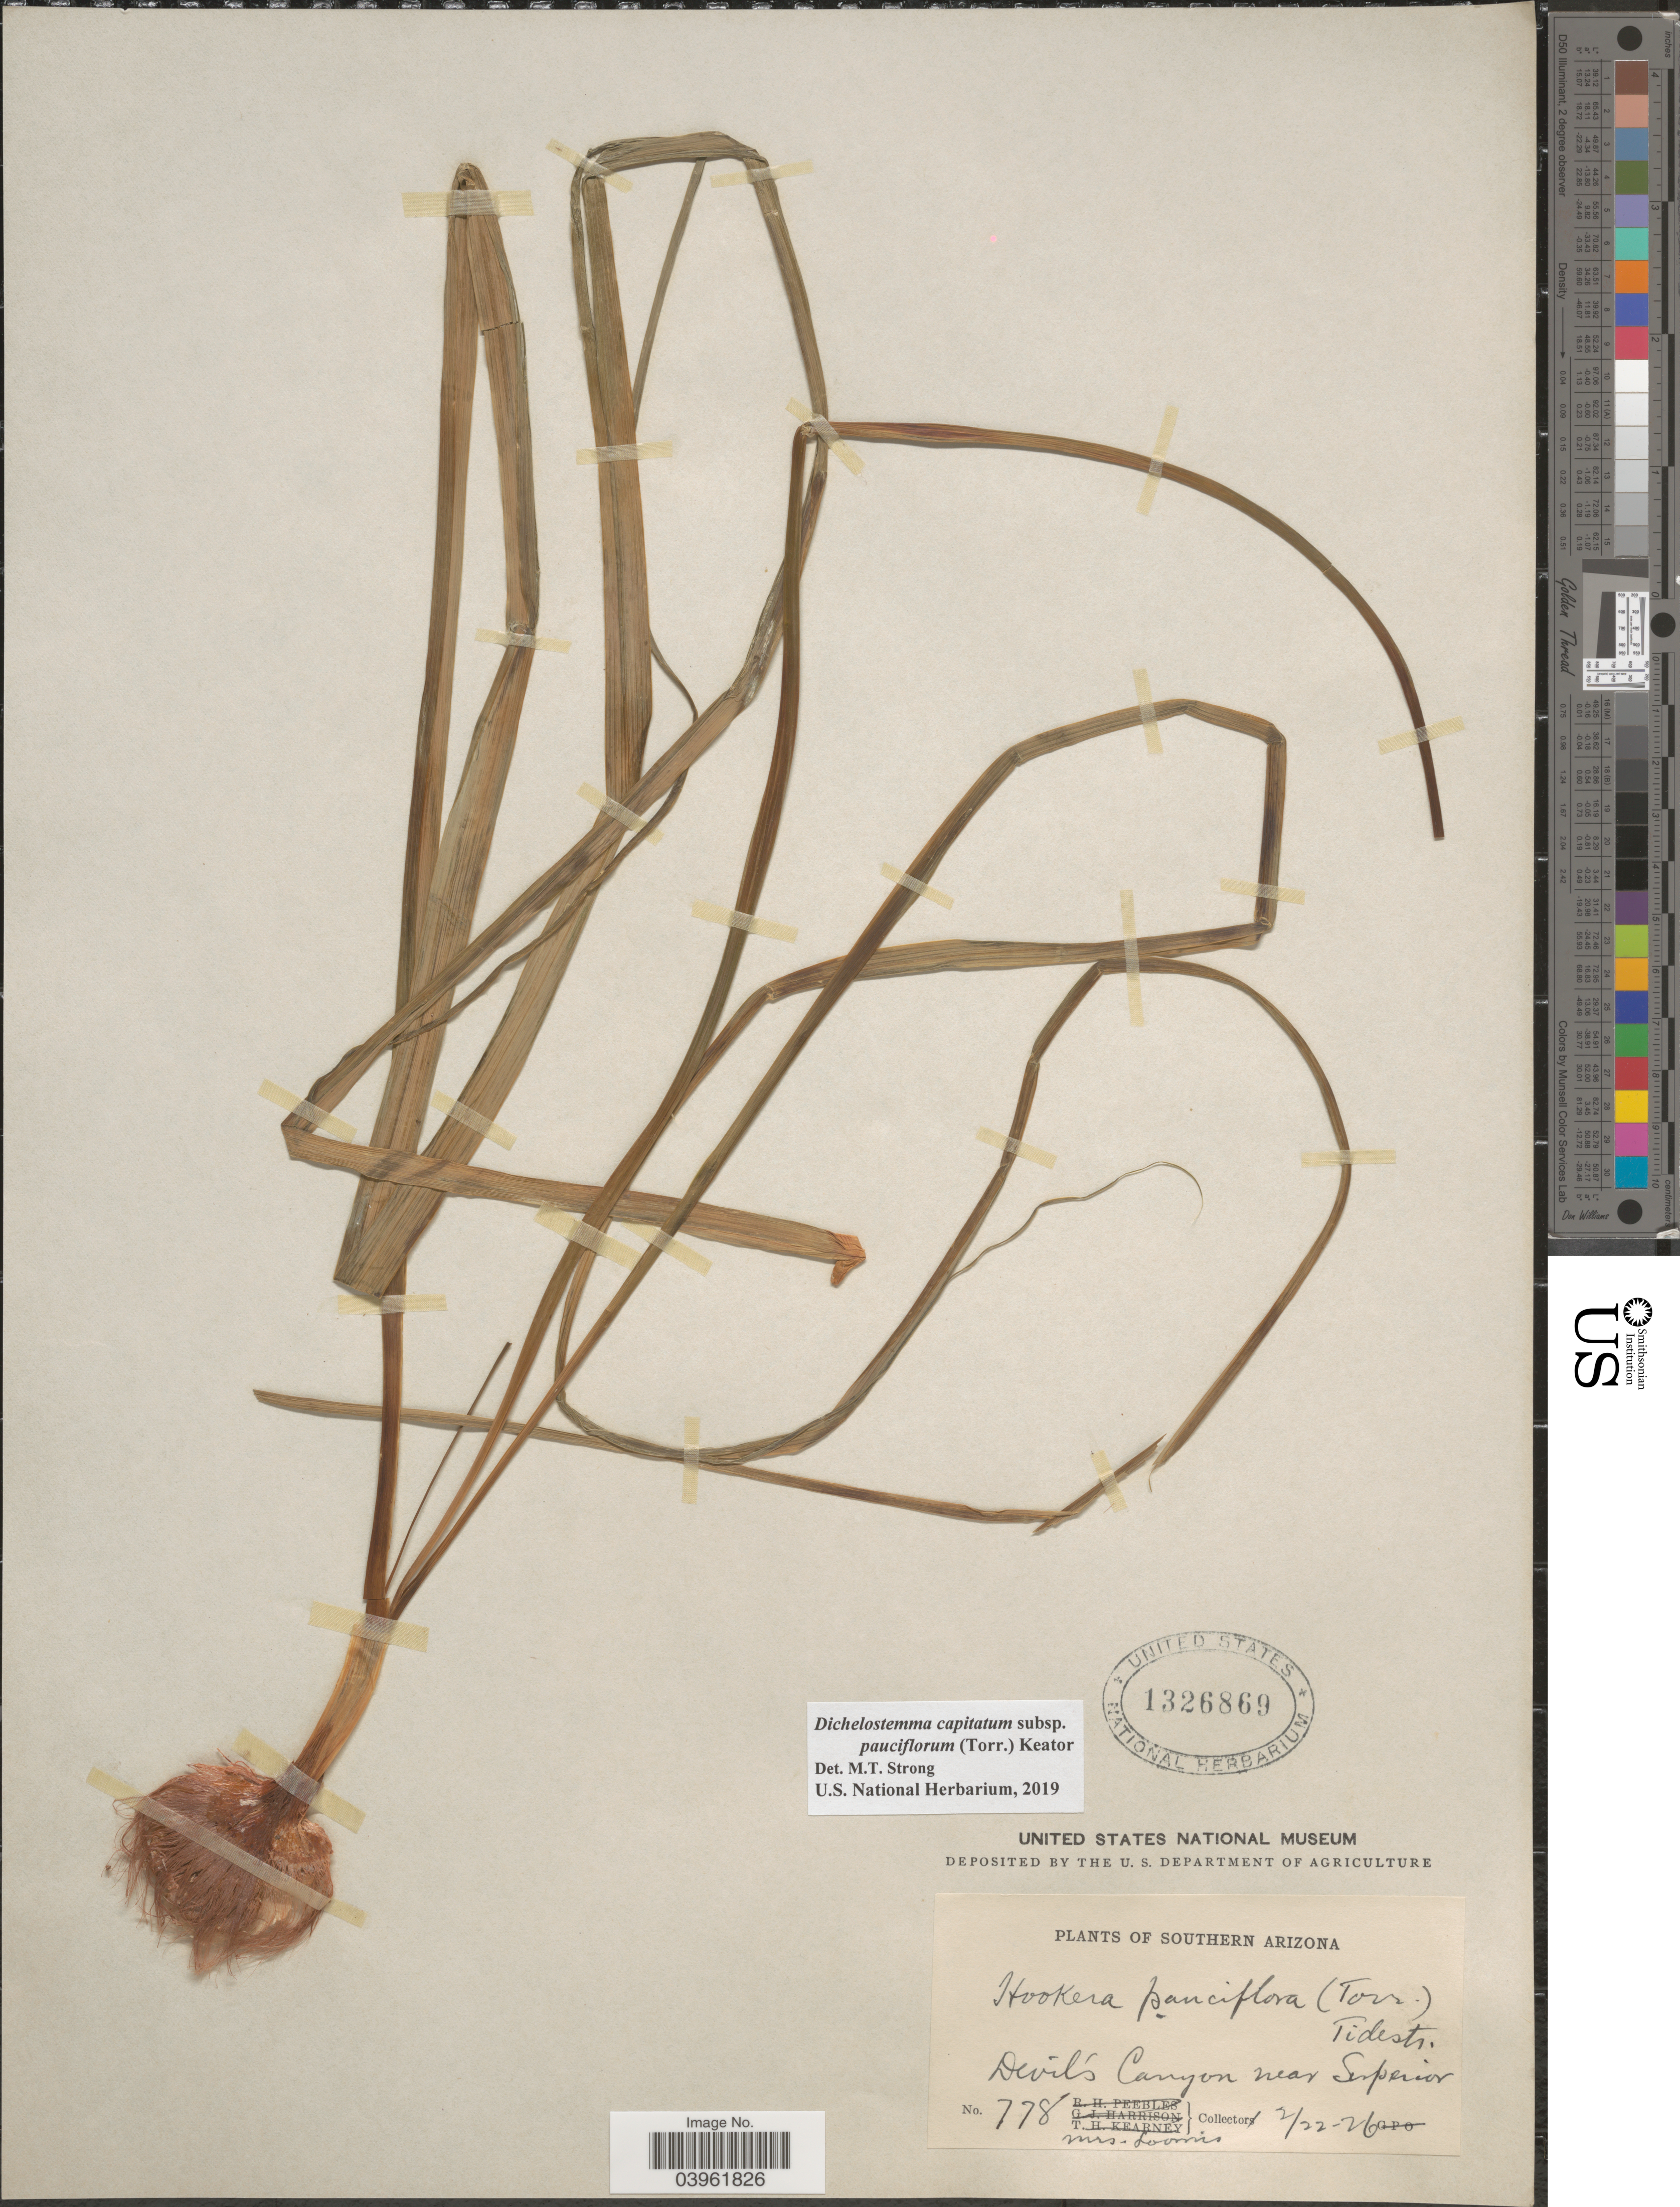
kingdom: Plantae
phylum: Tracheophyta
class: Liliopsida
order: Asparagales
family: Asparagaceae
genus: Dichelostemma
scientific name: Dichelostemma capitatum subsp. pauciflorum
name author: (Torr.) Keator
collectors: Loomis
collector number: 778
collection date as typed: Transcribed d/m/y: 22/2/26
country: United States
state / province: Arizona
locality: Southern Arizona. Devil's Canyon near Superior.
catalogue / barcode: US 1326869